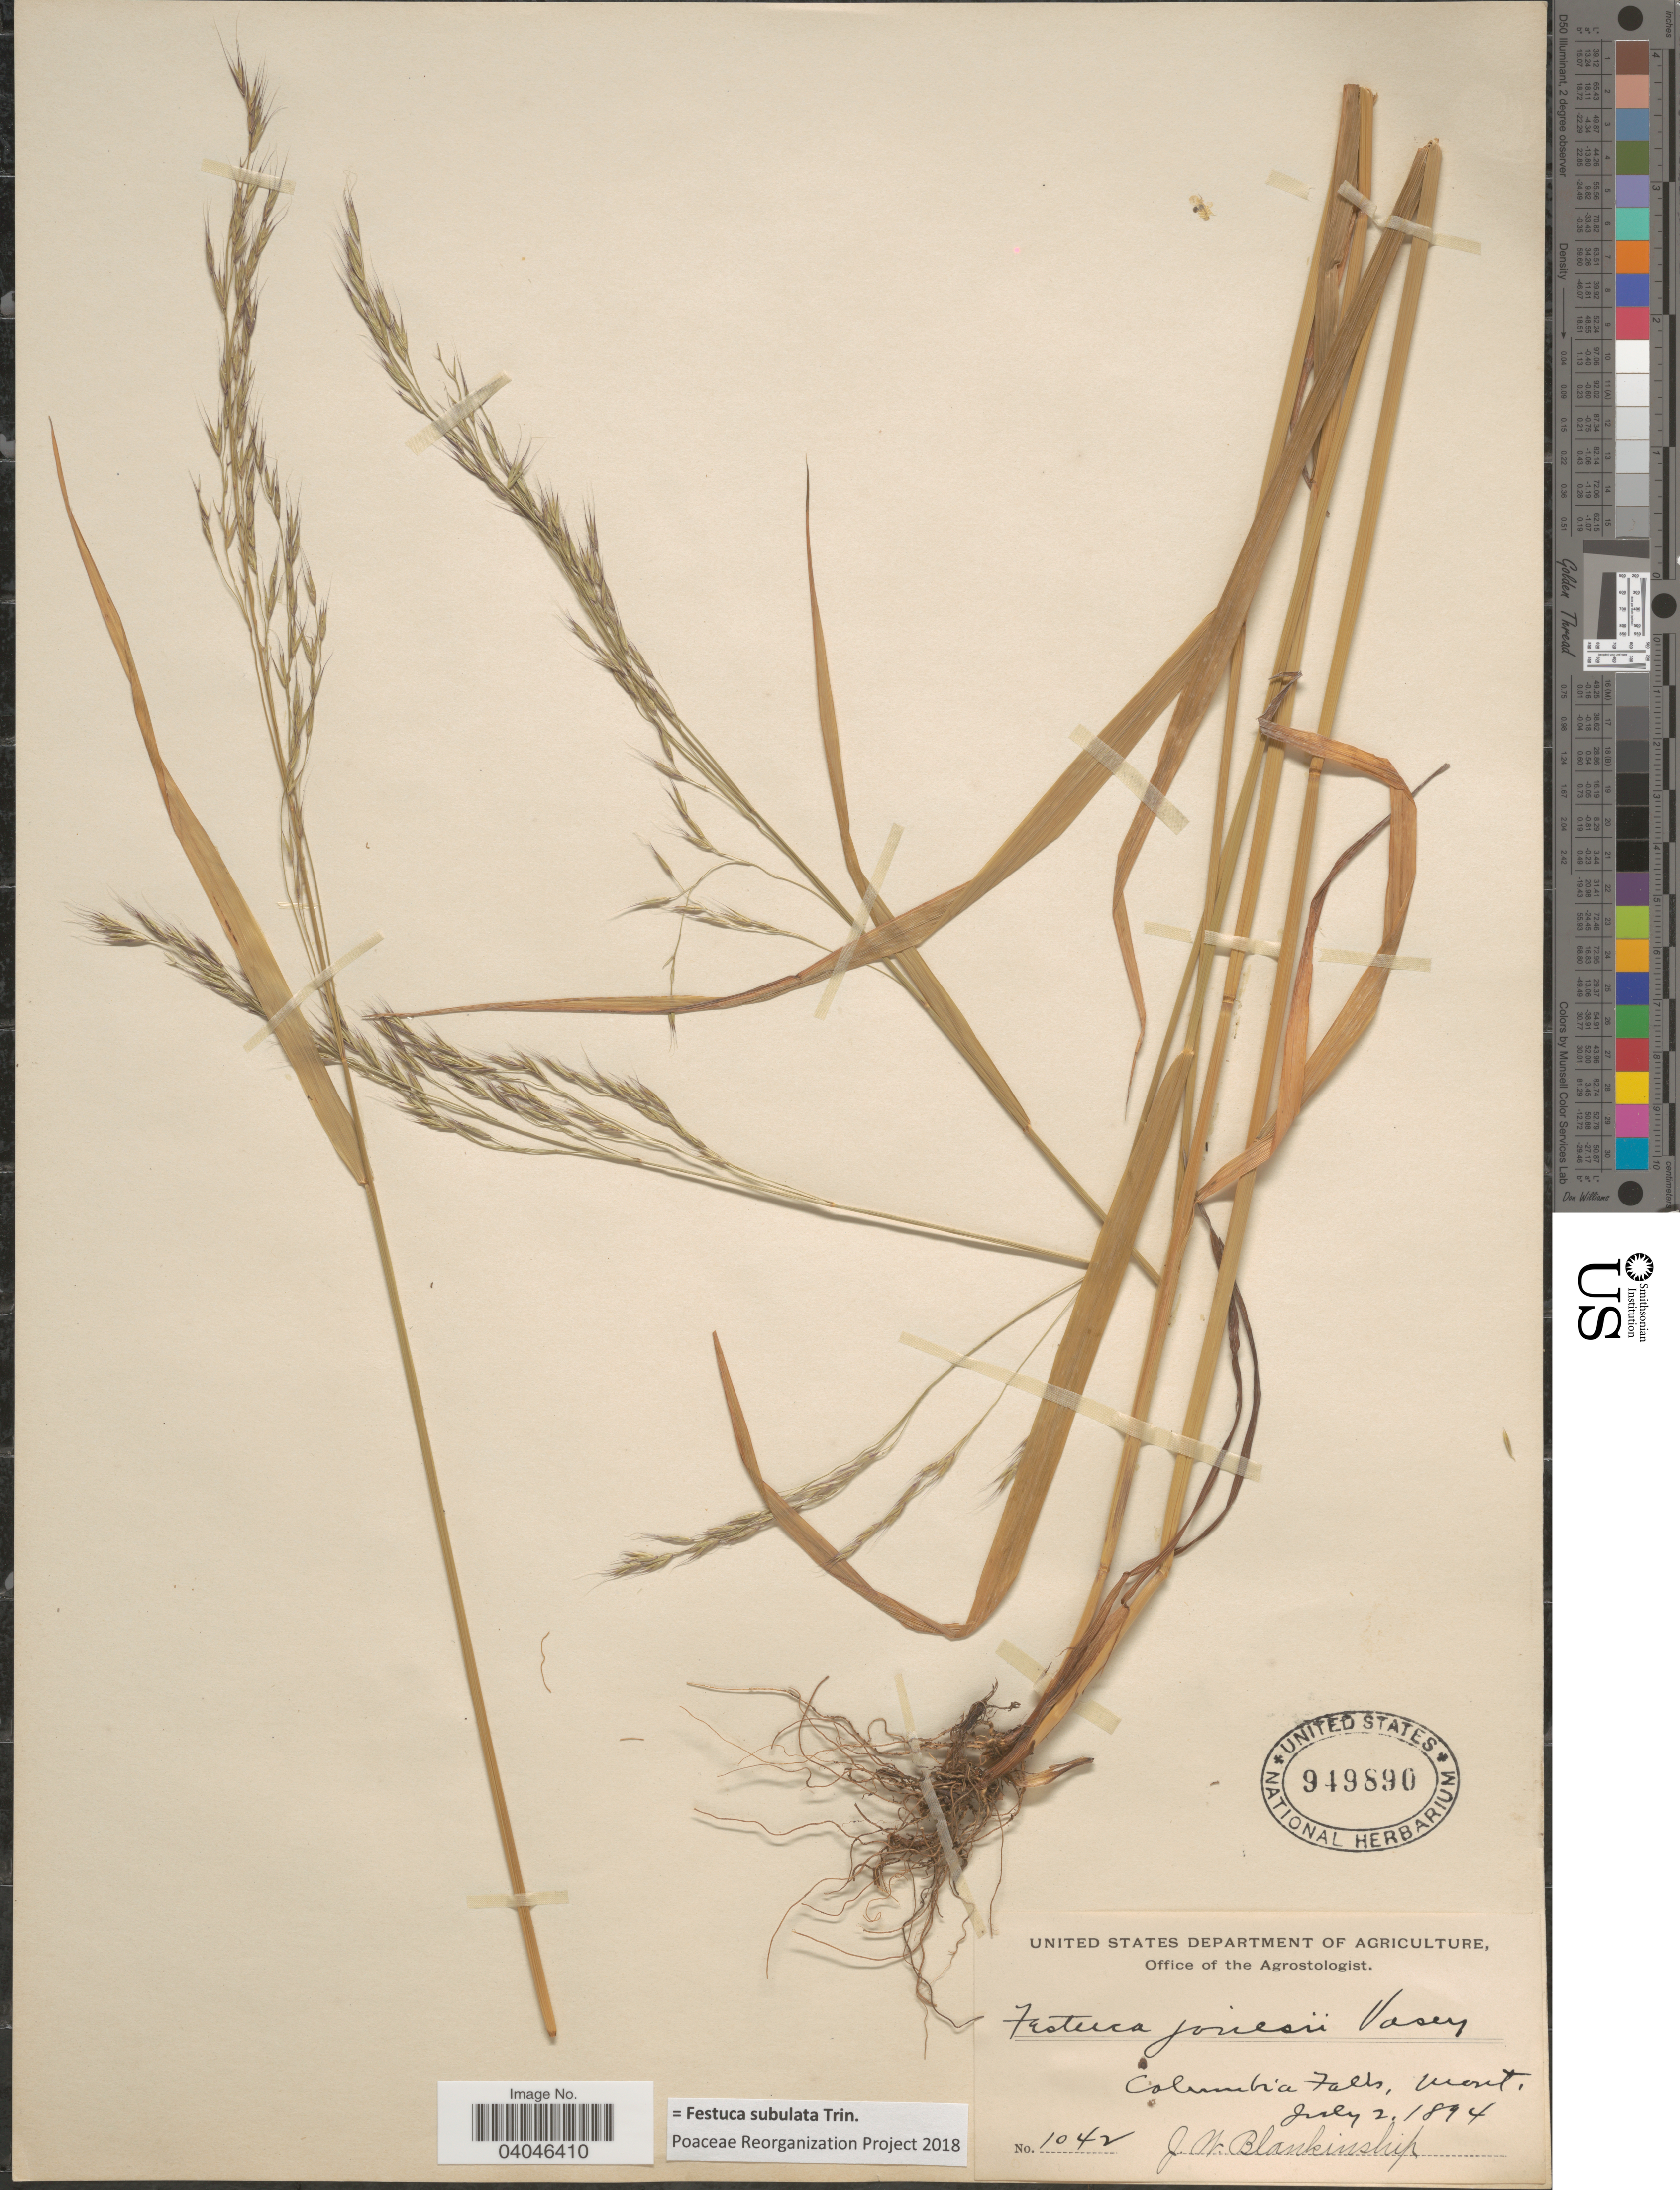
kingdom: Plantae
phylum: Tracheophyta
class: Liliopsida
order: Poales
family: Poaceae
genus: Festuca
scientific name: Festuca subulata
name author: Trin.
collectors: J. W. Blankinship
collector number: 1042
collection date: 1894-07-02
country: United States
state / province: Montana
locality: Columbia Falls.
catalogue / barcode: US 949890